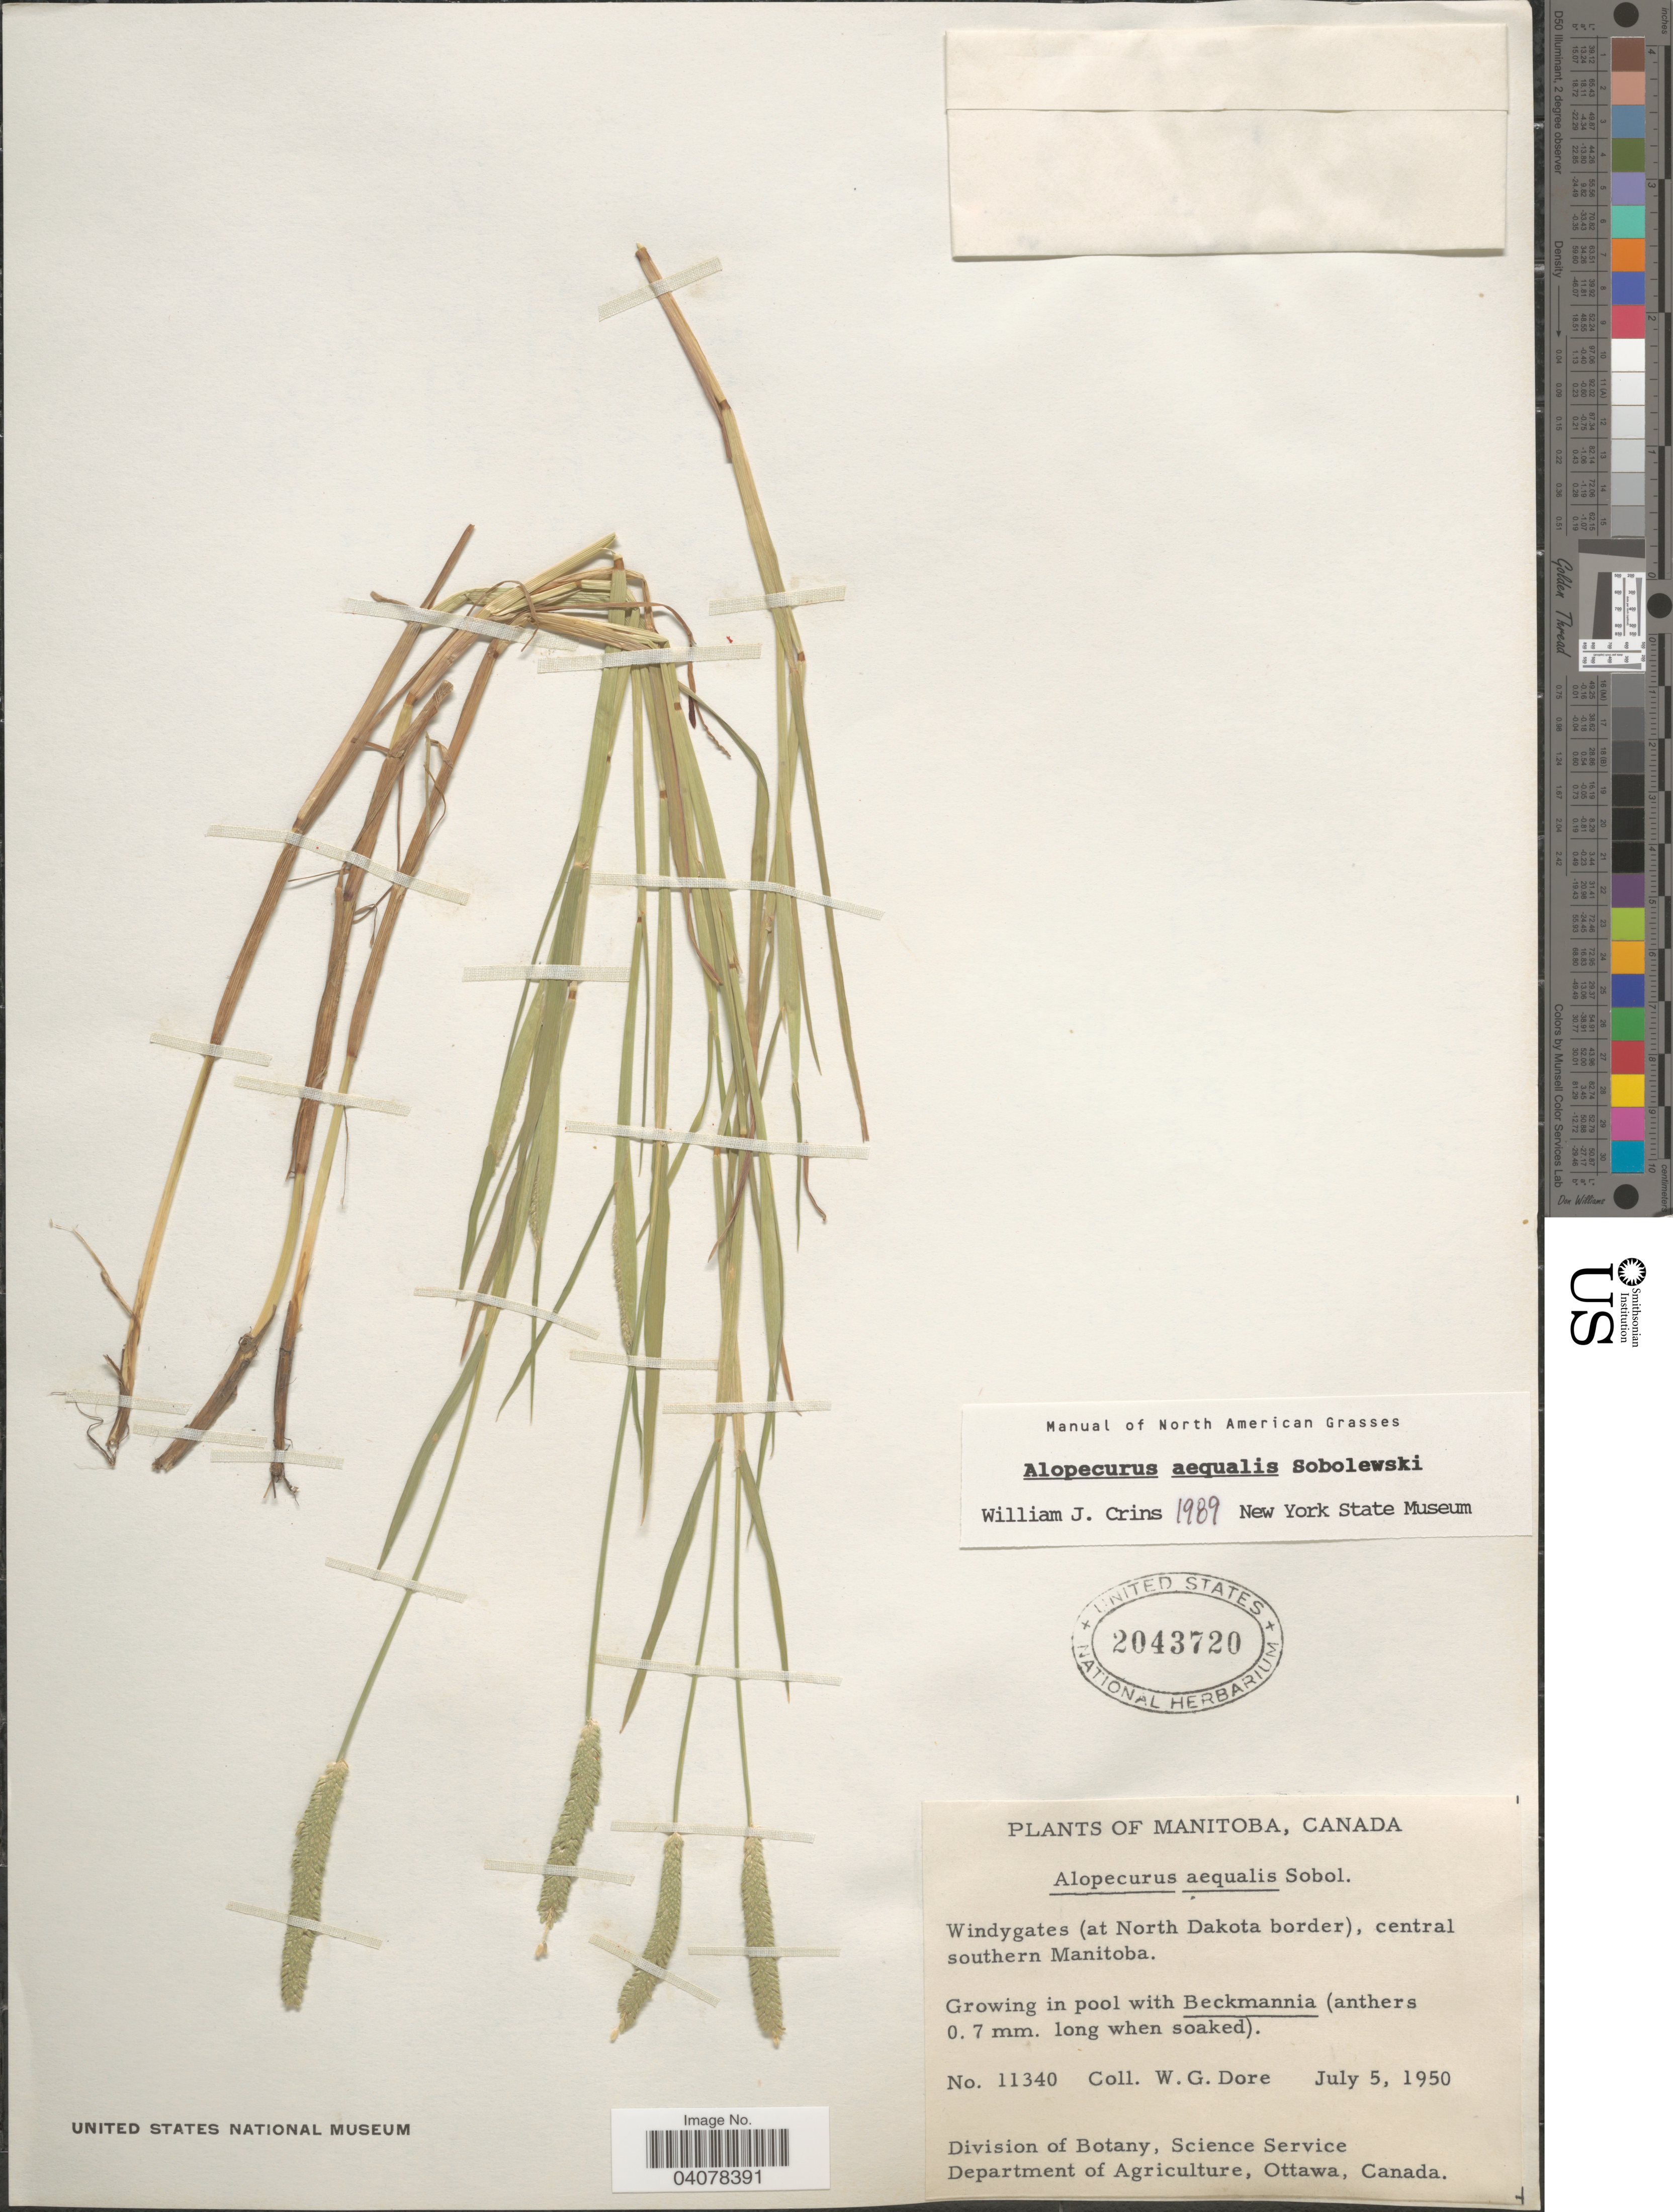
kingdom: Plantae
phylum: Tracheophyta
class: Liliopsida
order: Poales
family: Poaceae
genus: Alopecurus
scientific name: Alopecurus aequalis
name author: Sobol.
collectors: W. Dore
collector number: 11340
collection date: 1950-07-05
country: Canada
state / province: Manitoba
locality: Windygates (at North Dakota border), central southern Manitoba.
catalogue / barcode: US 2043720